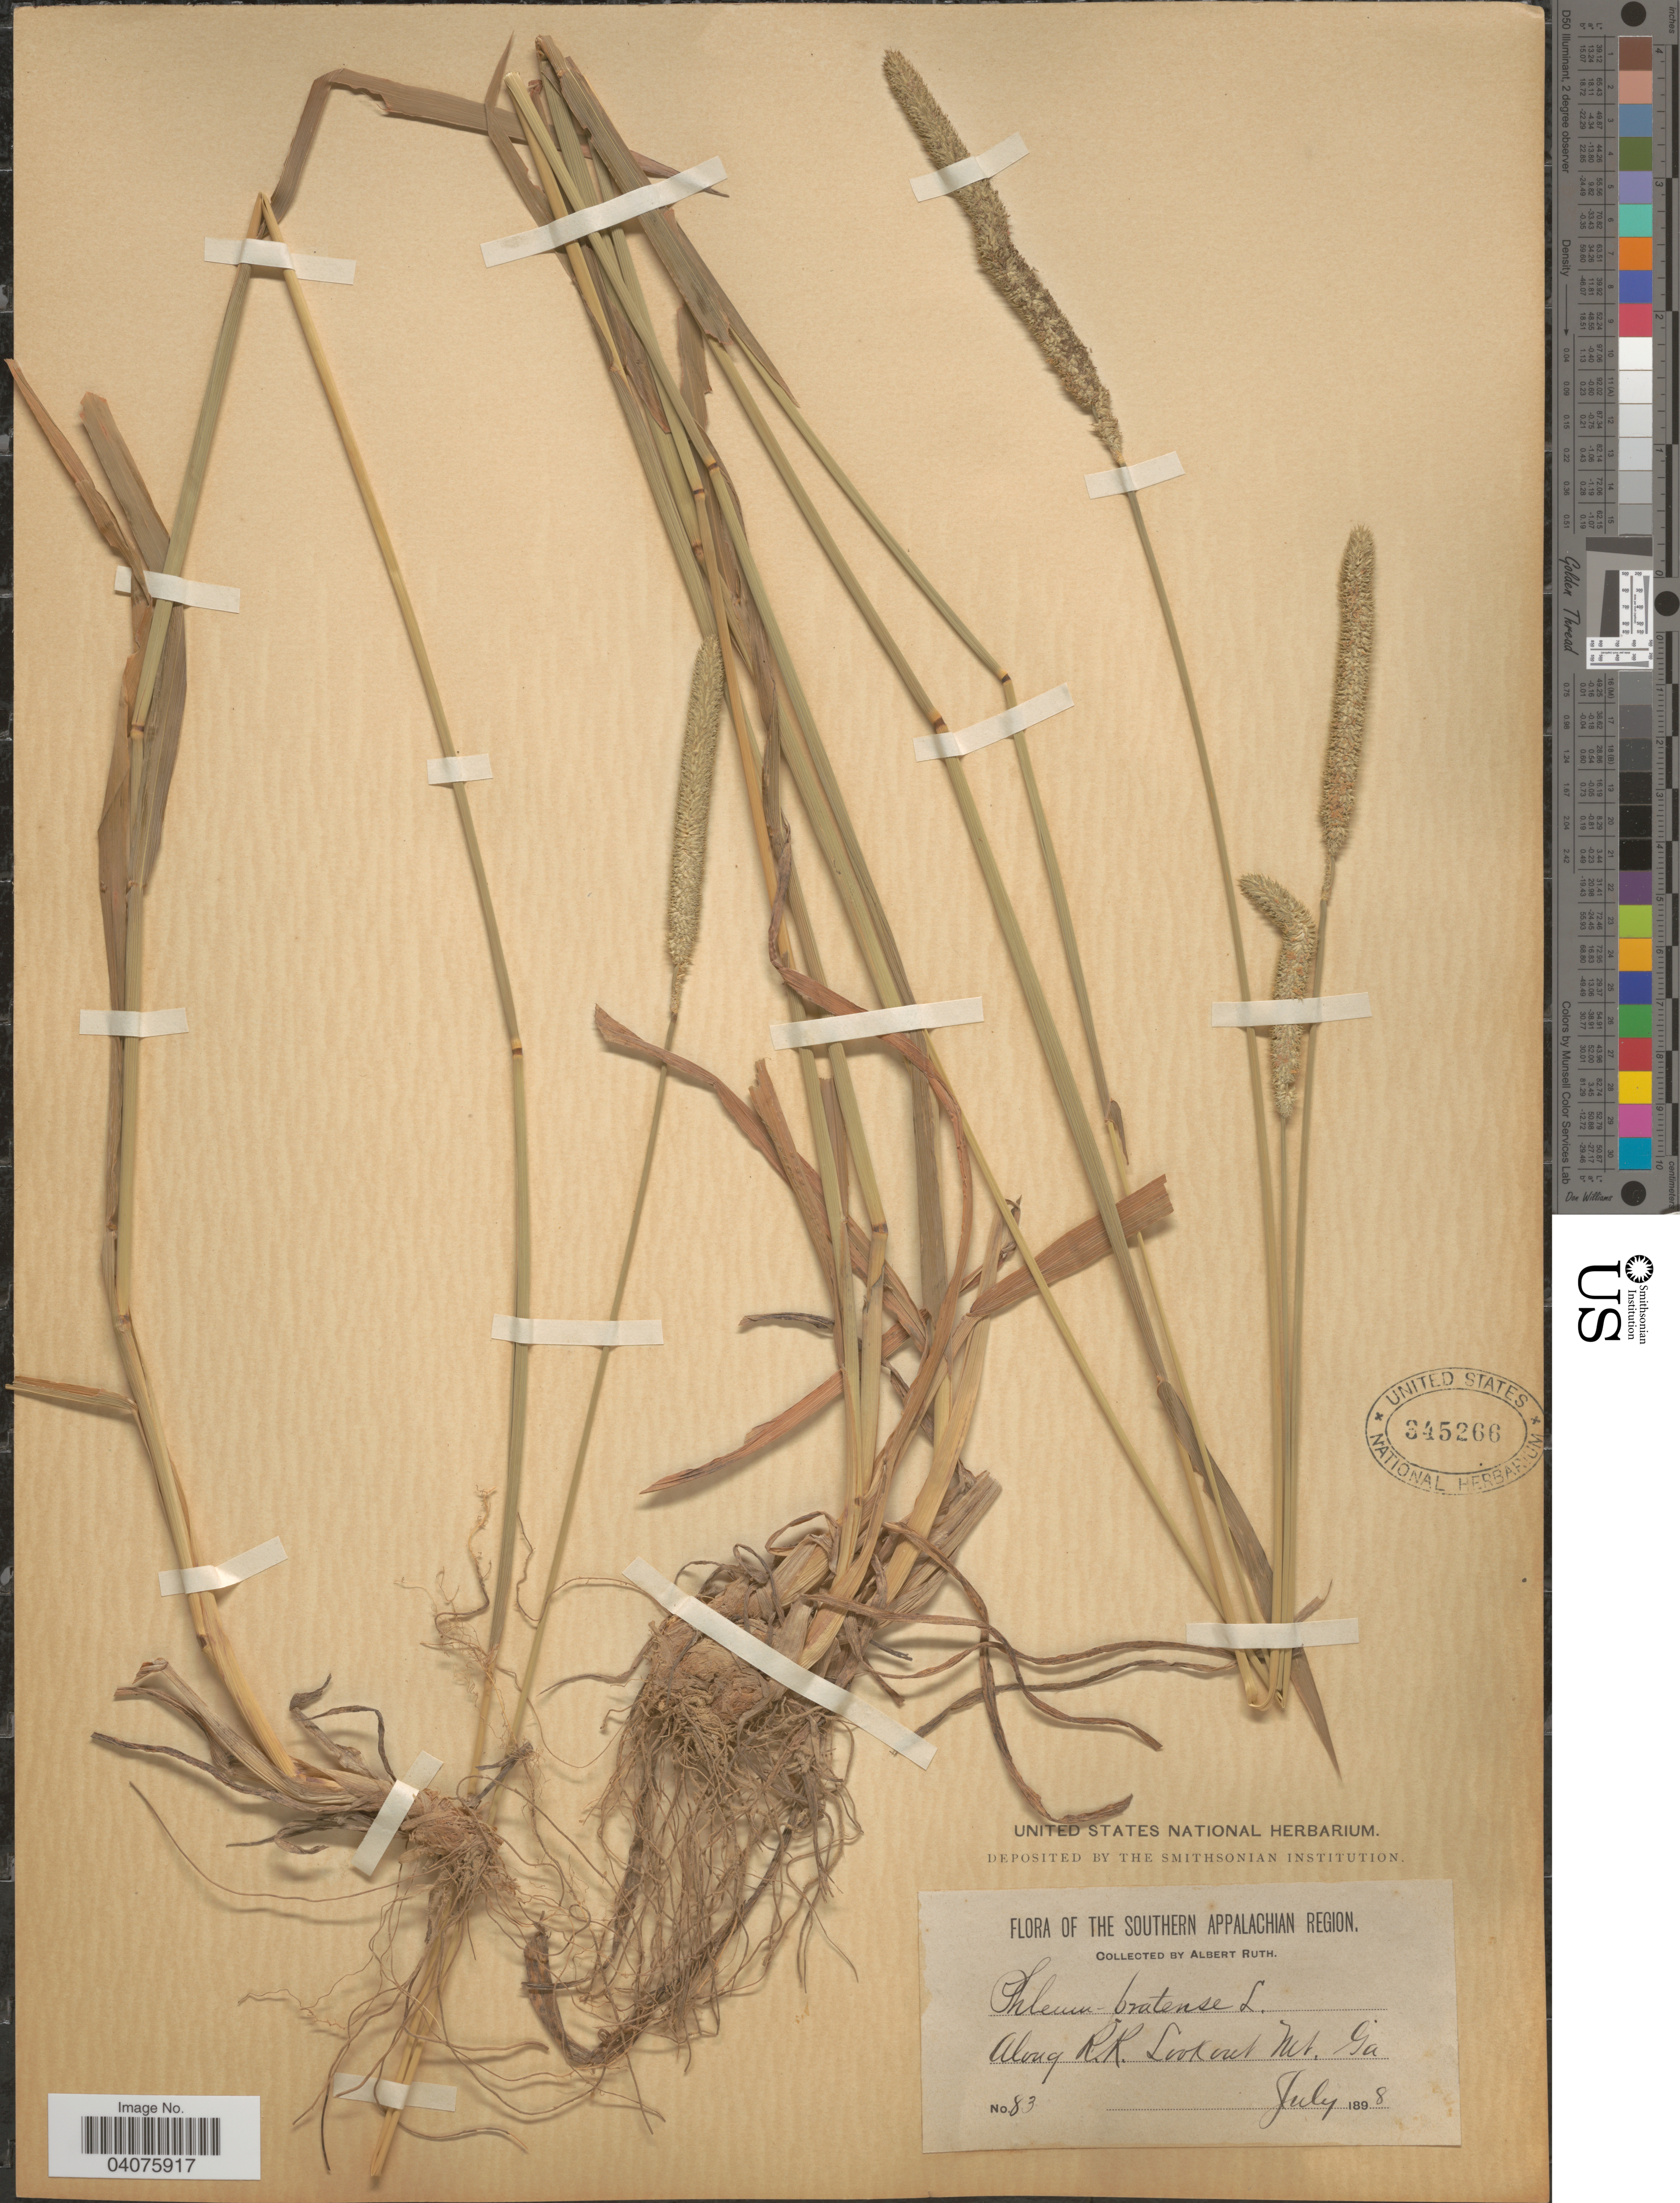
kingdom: Plantae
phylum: Tracheophyta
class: Liliopsida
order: Poales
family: Poaceae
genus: Phleum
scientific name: Phleum pratense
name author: L.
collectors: A. Ruth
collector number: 83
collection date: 1898-07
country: United States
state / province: Georgia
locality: The Southern Appalachian Region. Along R.R. Lookout Mt.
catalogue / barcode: US 345266